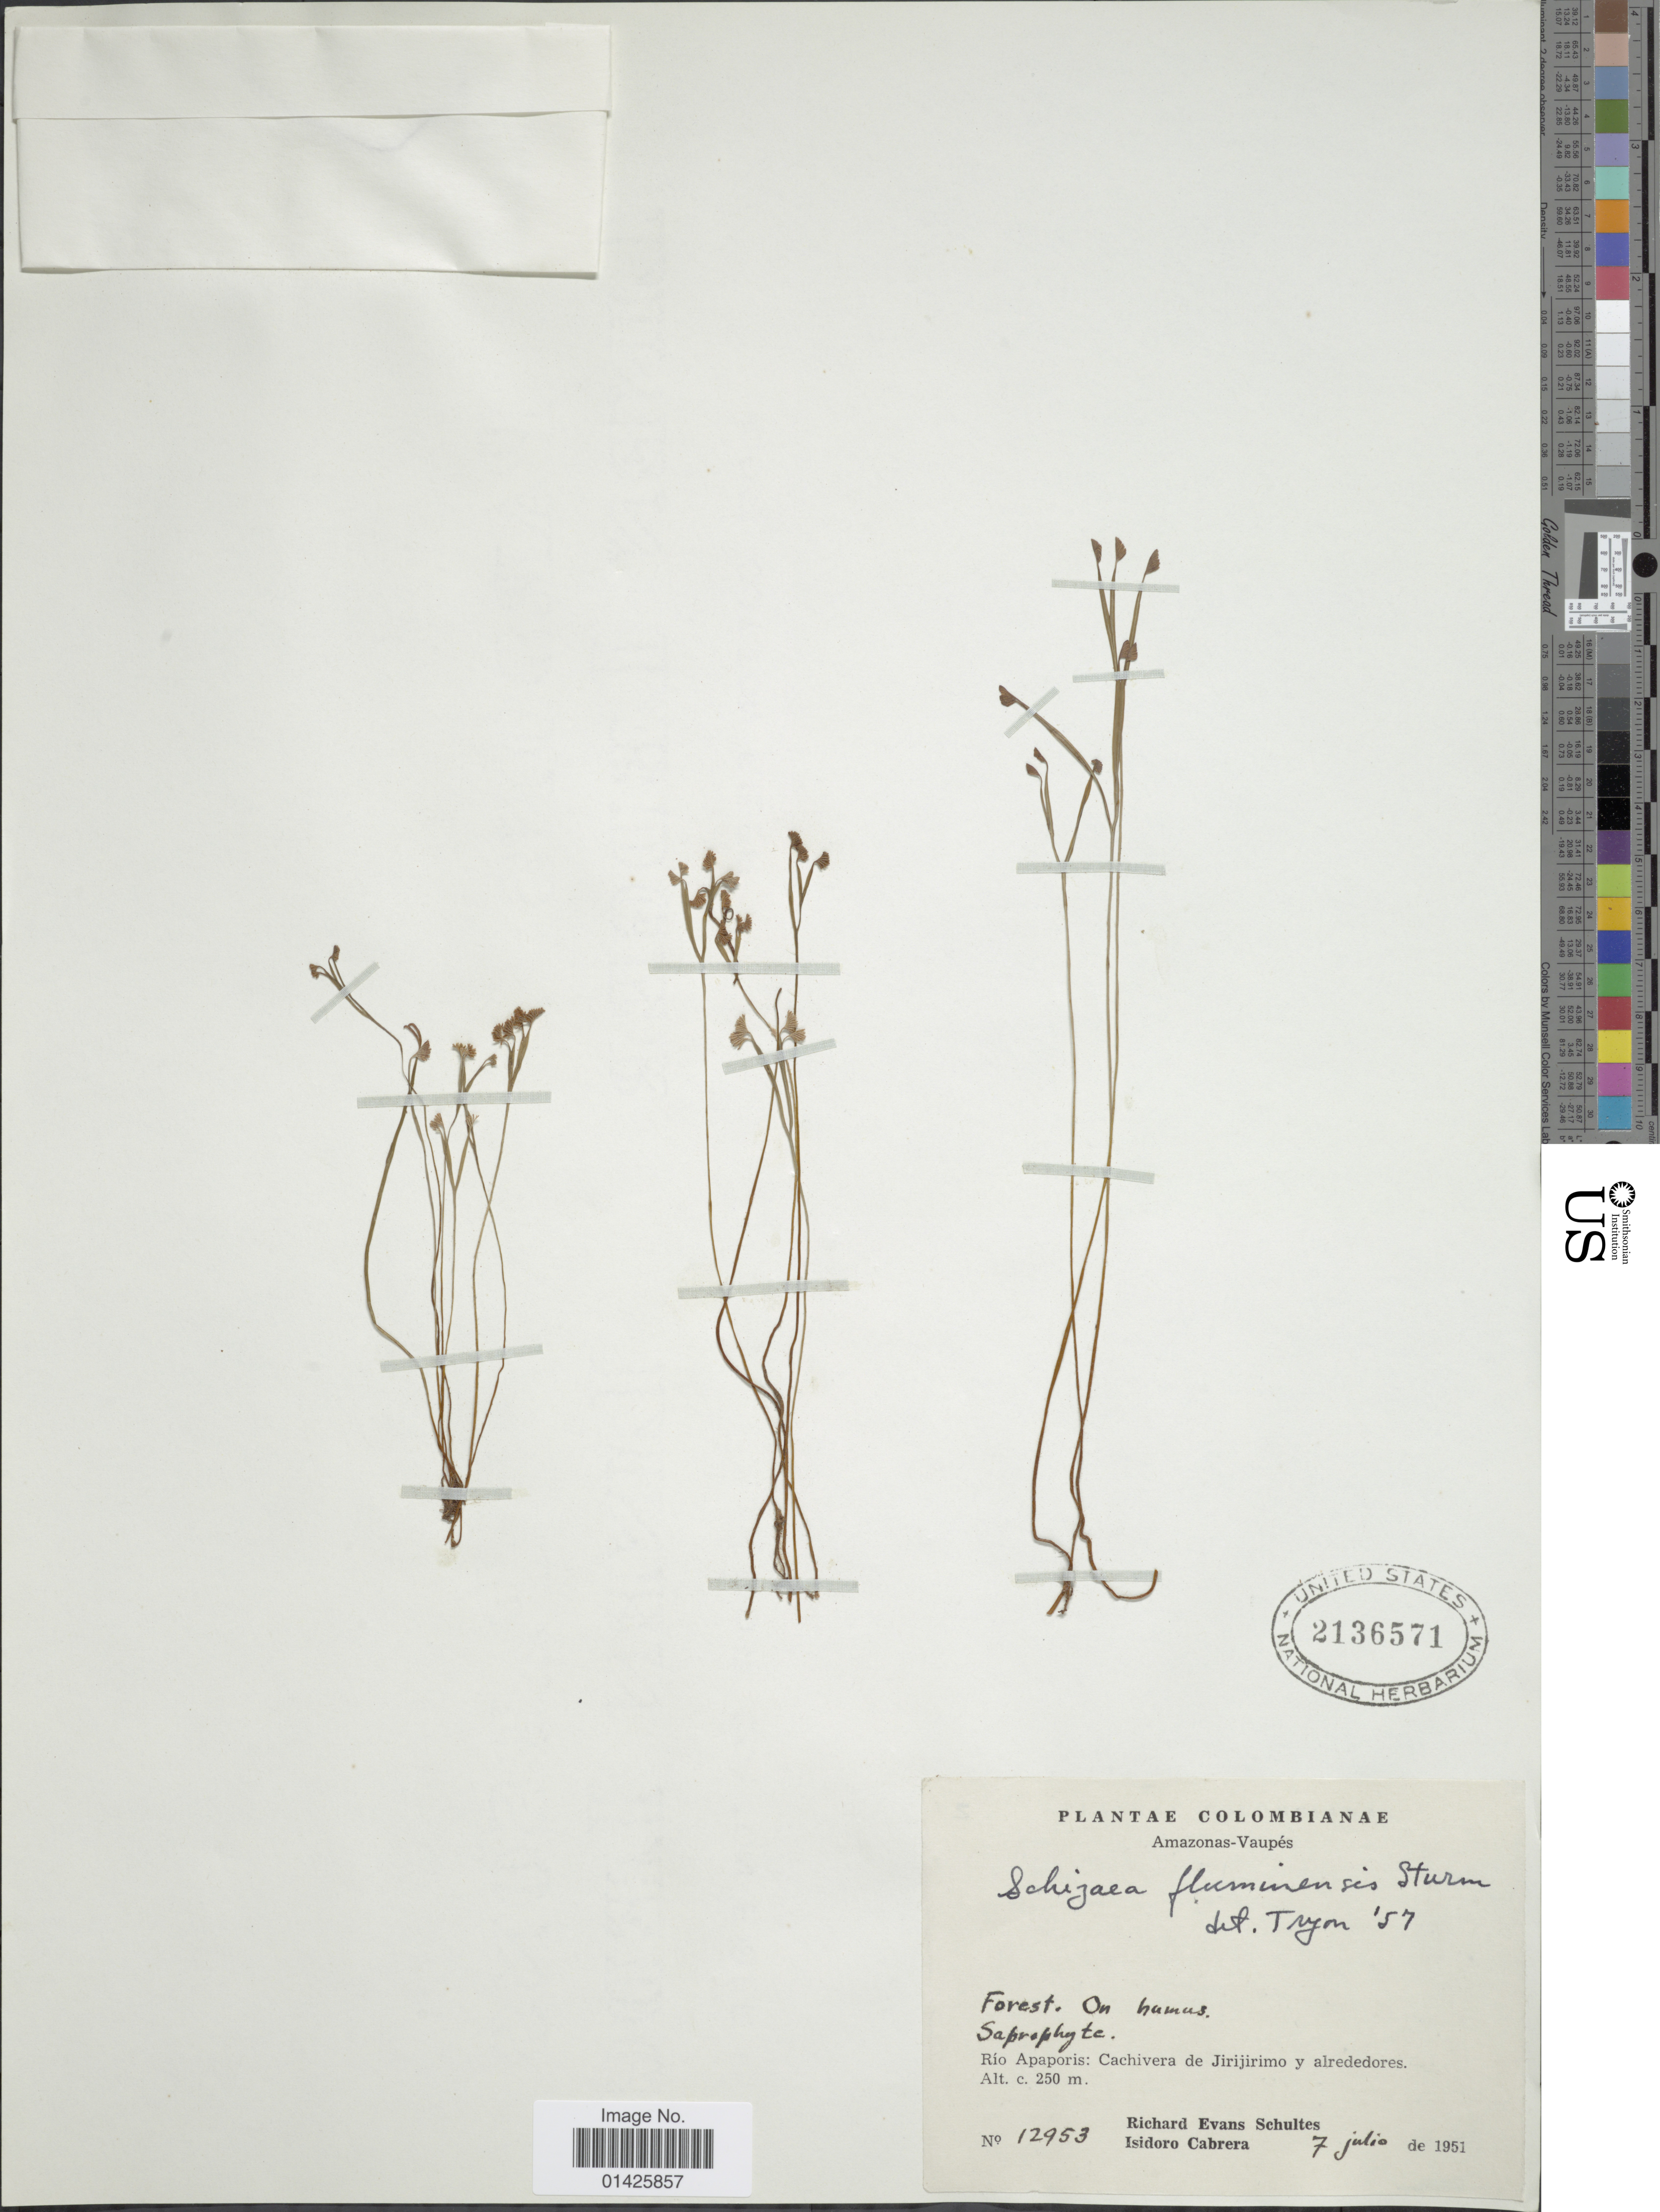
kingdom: Plantae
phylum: Tracheophyta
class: Polypodiopsida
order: Schizaeales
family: Schizaeaceae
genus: Schizaea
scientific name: Schizaea fluminensis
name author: Miers ex J.W. Sturm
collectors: R. E. Schultes & I. Cabrera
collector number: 12953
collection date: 1951-07-07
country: Colombia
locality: Amazonas-Vaupes, Río Apaporis: Cachivera de Jirijirimo y aldrededores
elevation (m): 250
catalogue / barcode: US 2136571